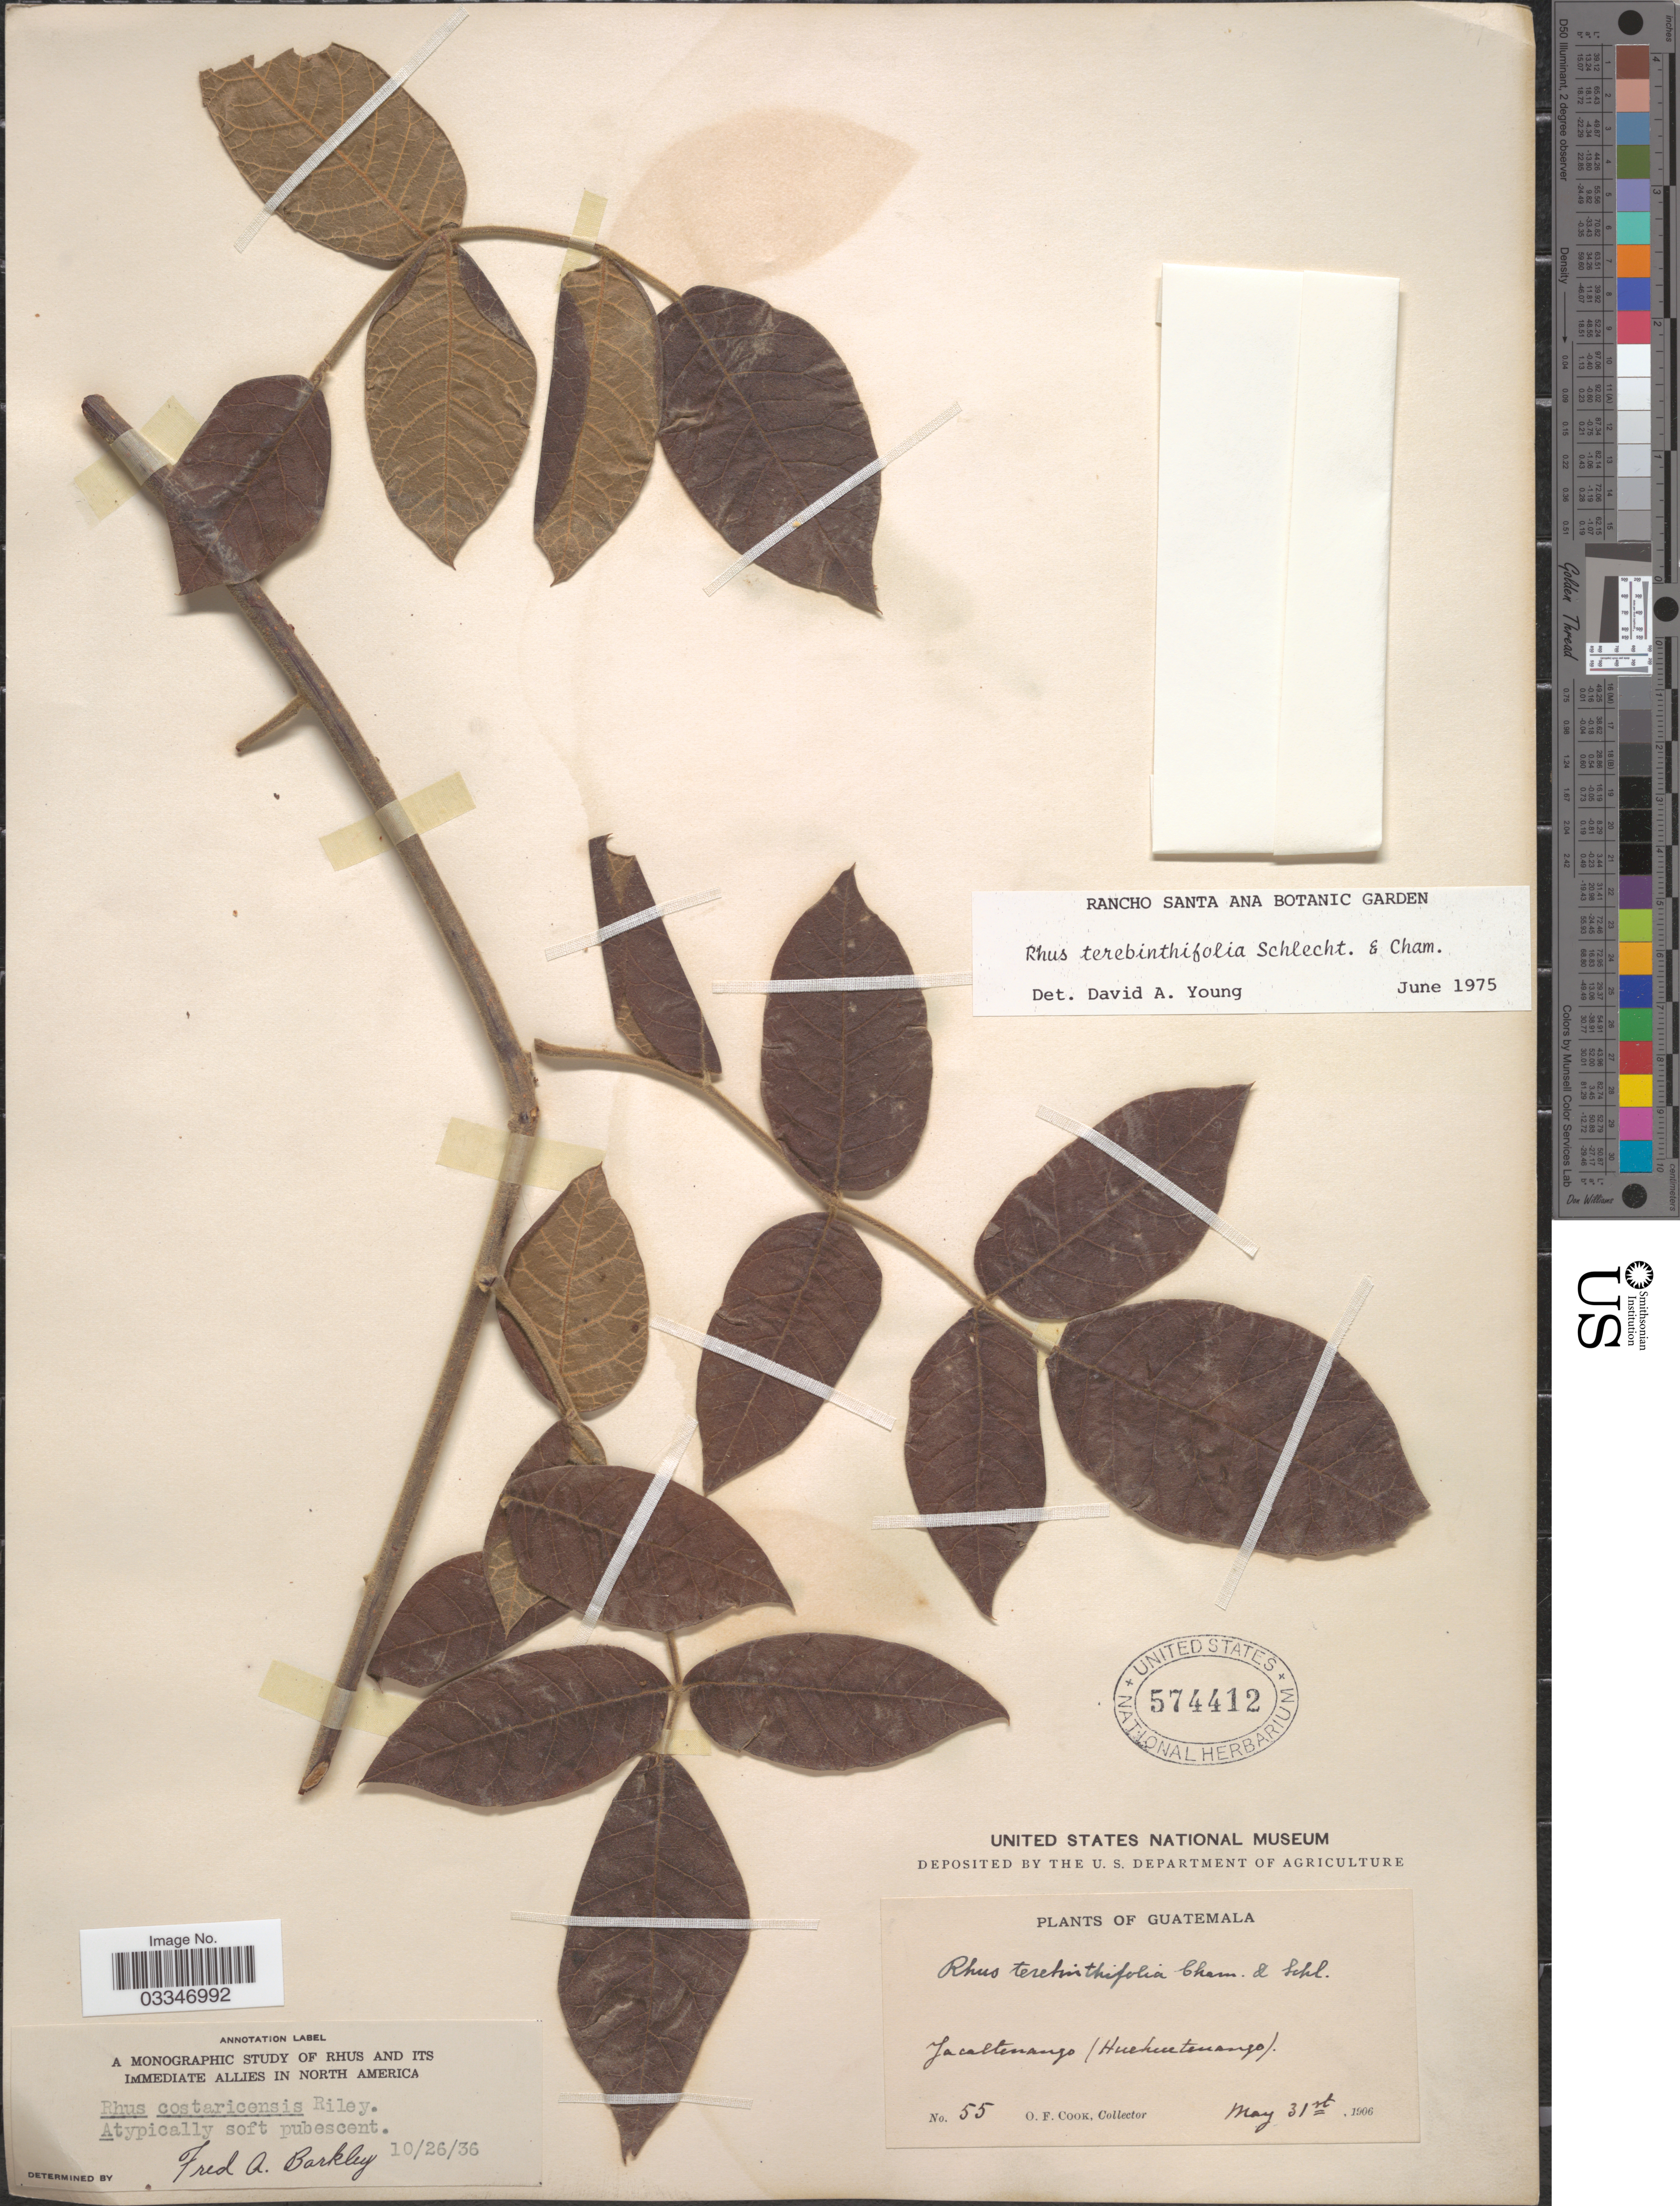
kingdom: Plantae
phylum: Tracheophyta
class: Magnoliopsida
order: Sapindales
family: Anacardiaceae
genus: Rhus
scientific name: Rhus terebinthifolia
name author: Schltdl. & Cham.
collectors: O. F. Cook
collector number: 55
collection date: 1906-05-31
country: Guatemala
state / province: Huehuetenango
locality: Jacaltenango.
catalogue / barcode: US 574412